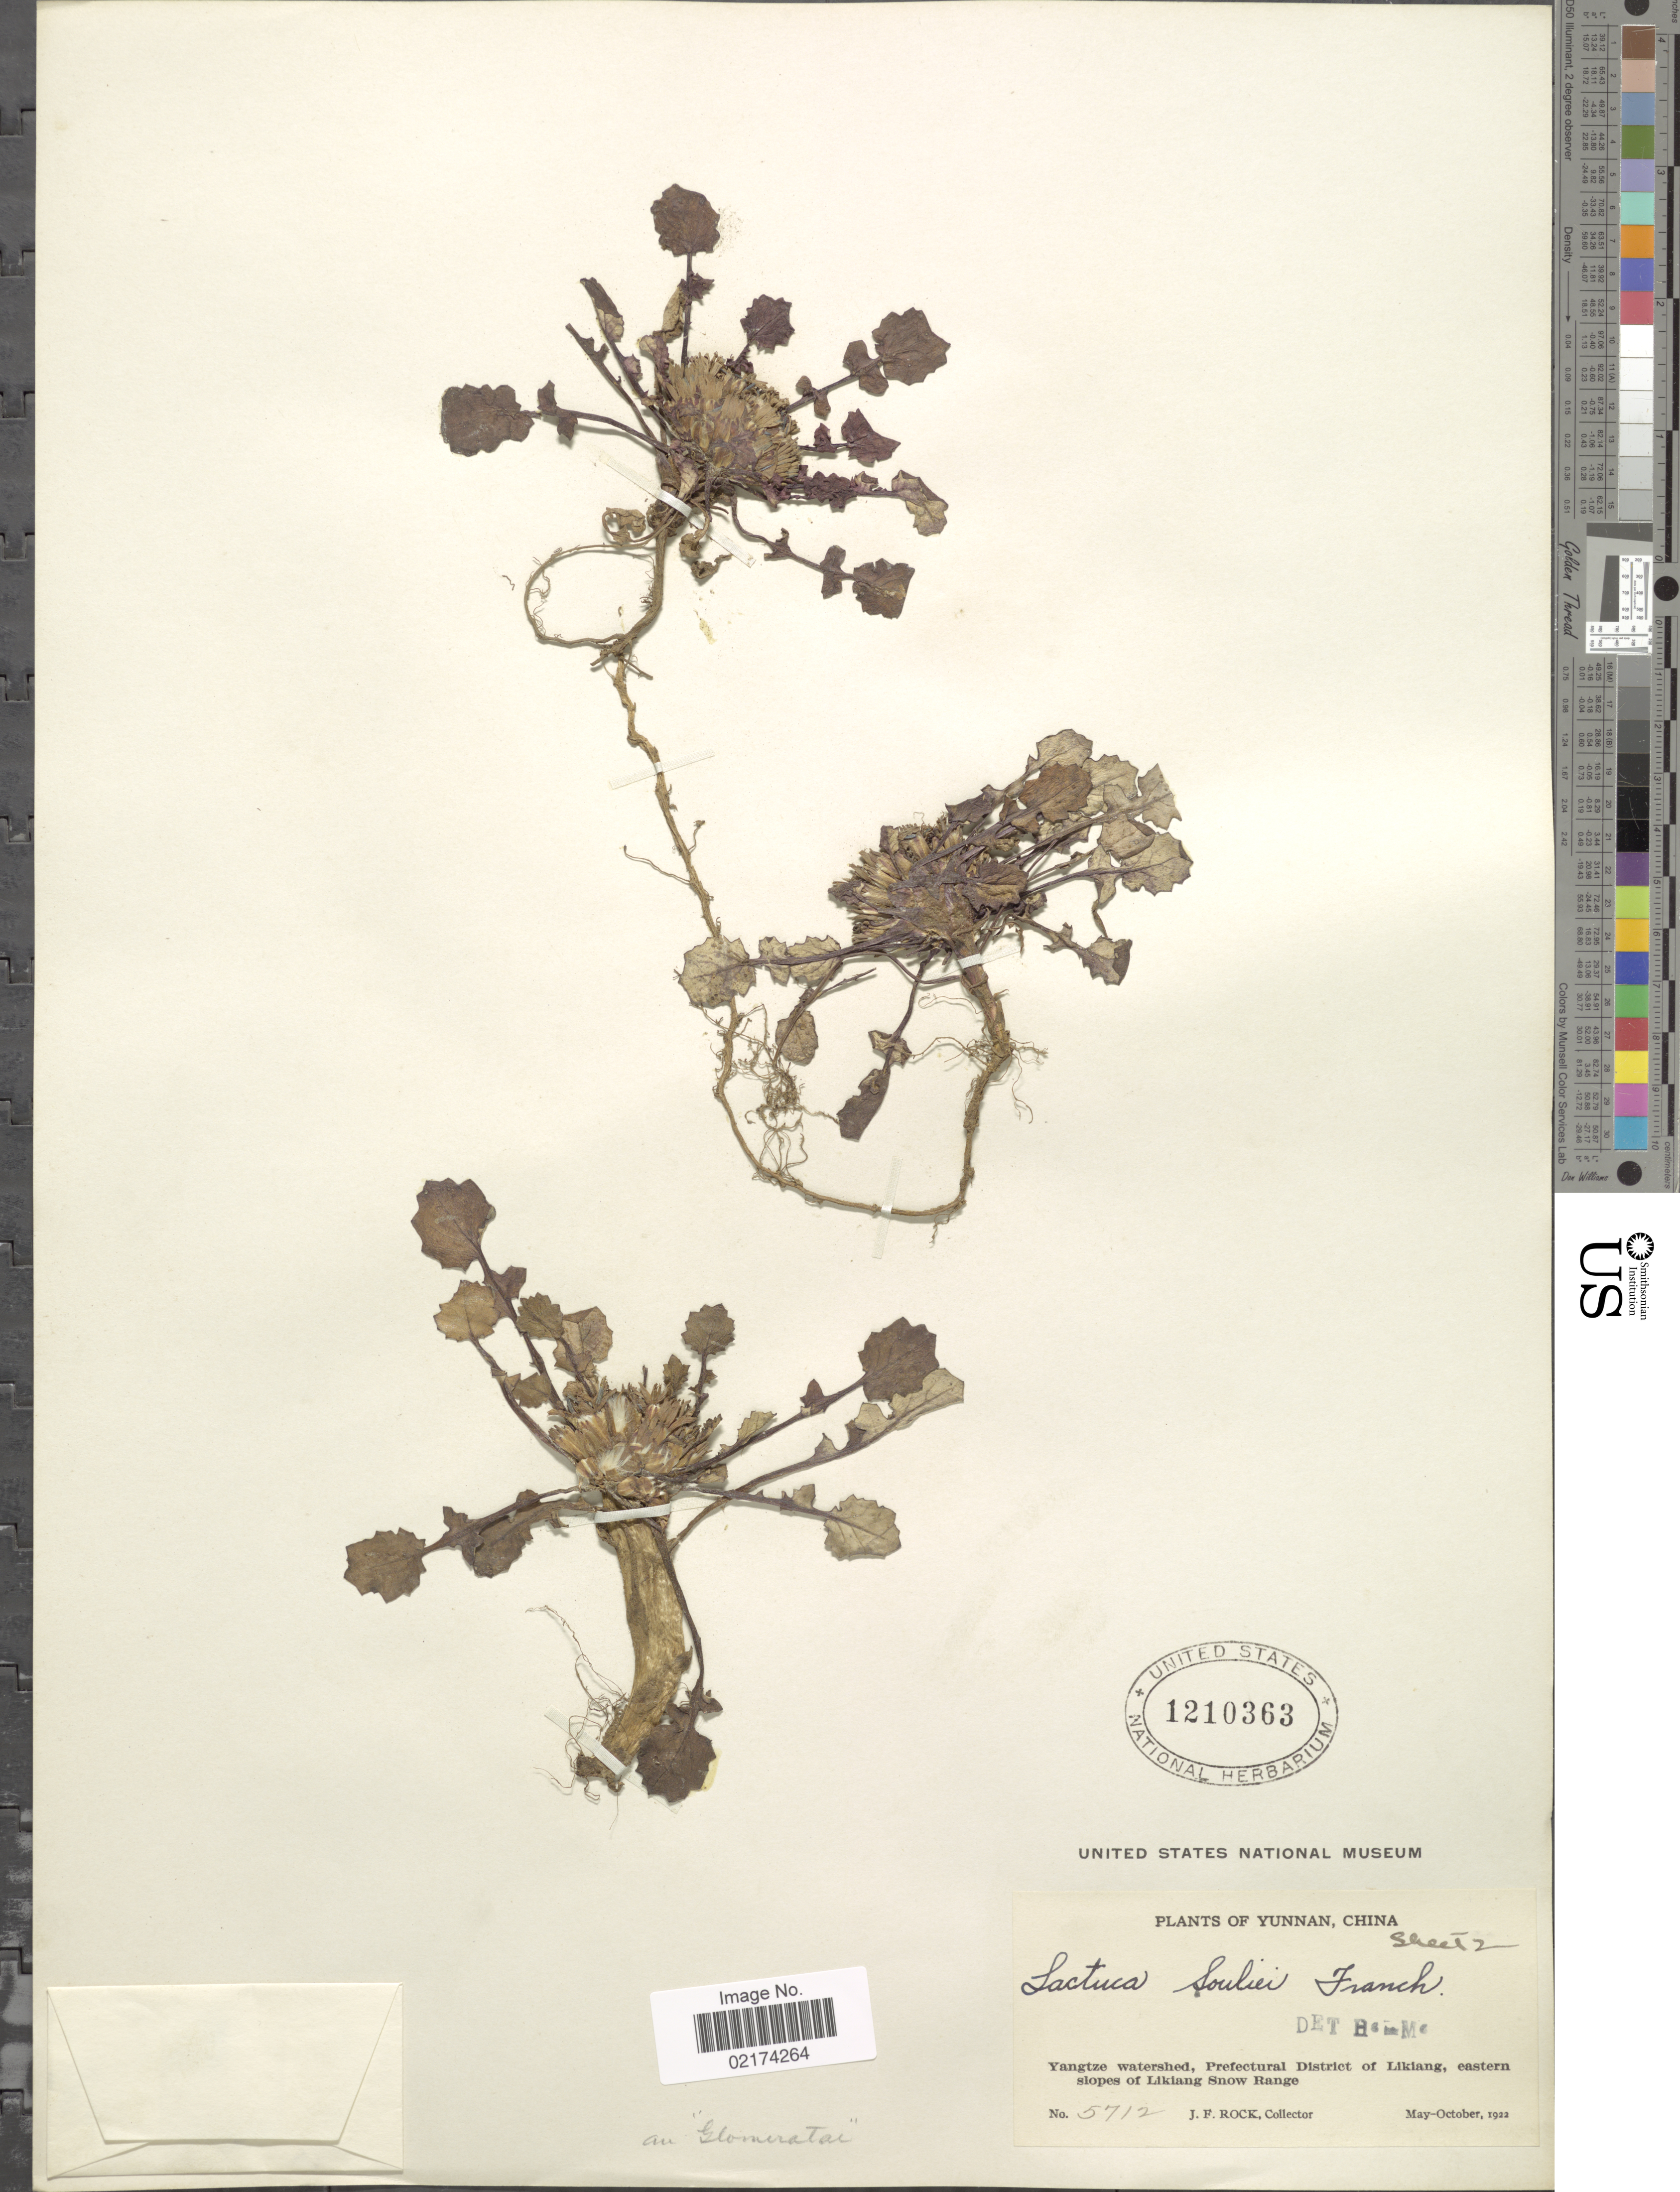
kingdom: Plantae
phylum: Tracheophyta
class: Magnoliopsida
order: Asterales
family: Asteraceae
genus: Parasyncalathium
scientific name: Parasyncalathium souliei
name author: (Franch.) J. W. Zhang et al.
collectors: J. F. Rock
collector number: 5712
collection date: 1922-05/1922-10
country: China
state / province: Yunnan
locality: Yangtze watershed, Prefectural District of Likiang, eastern slopes of Likiang Snow Range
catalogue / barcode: US 1210363